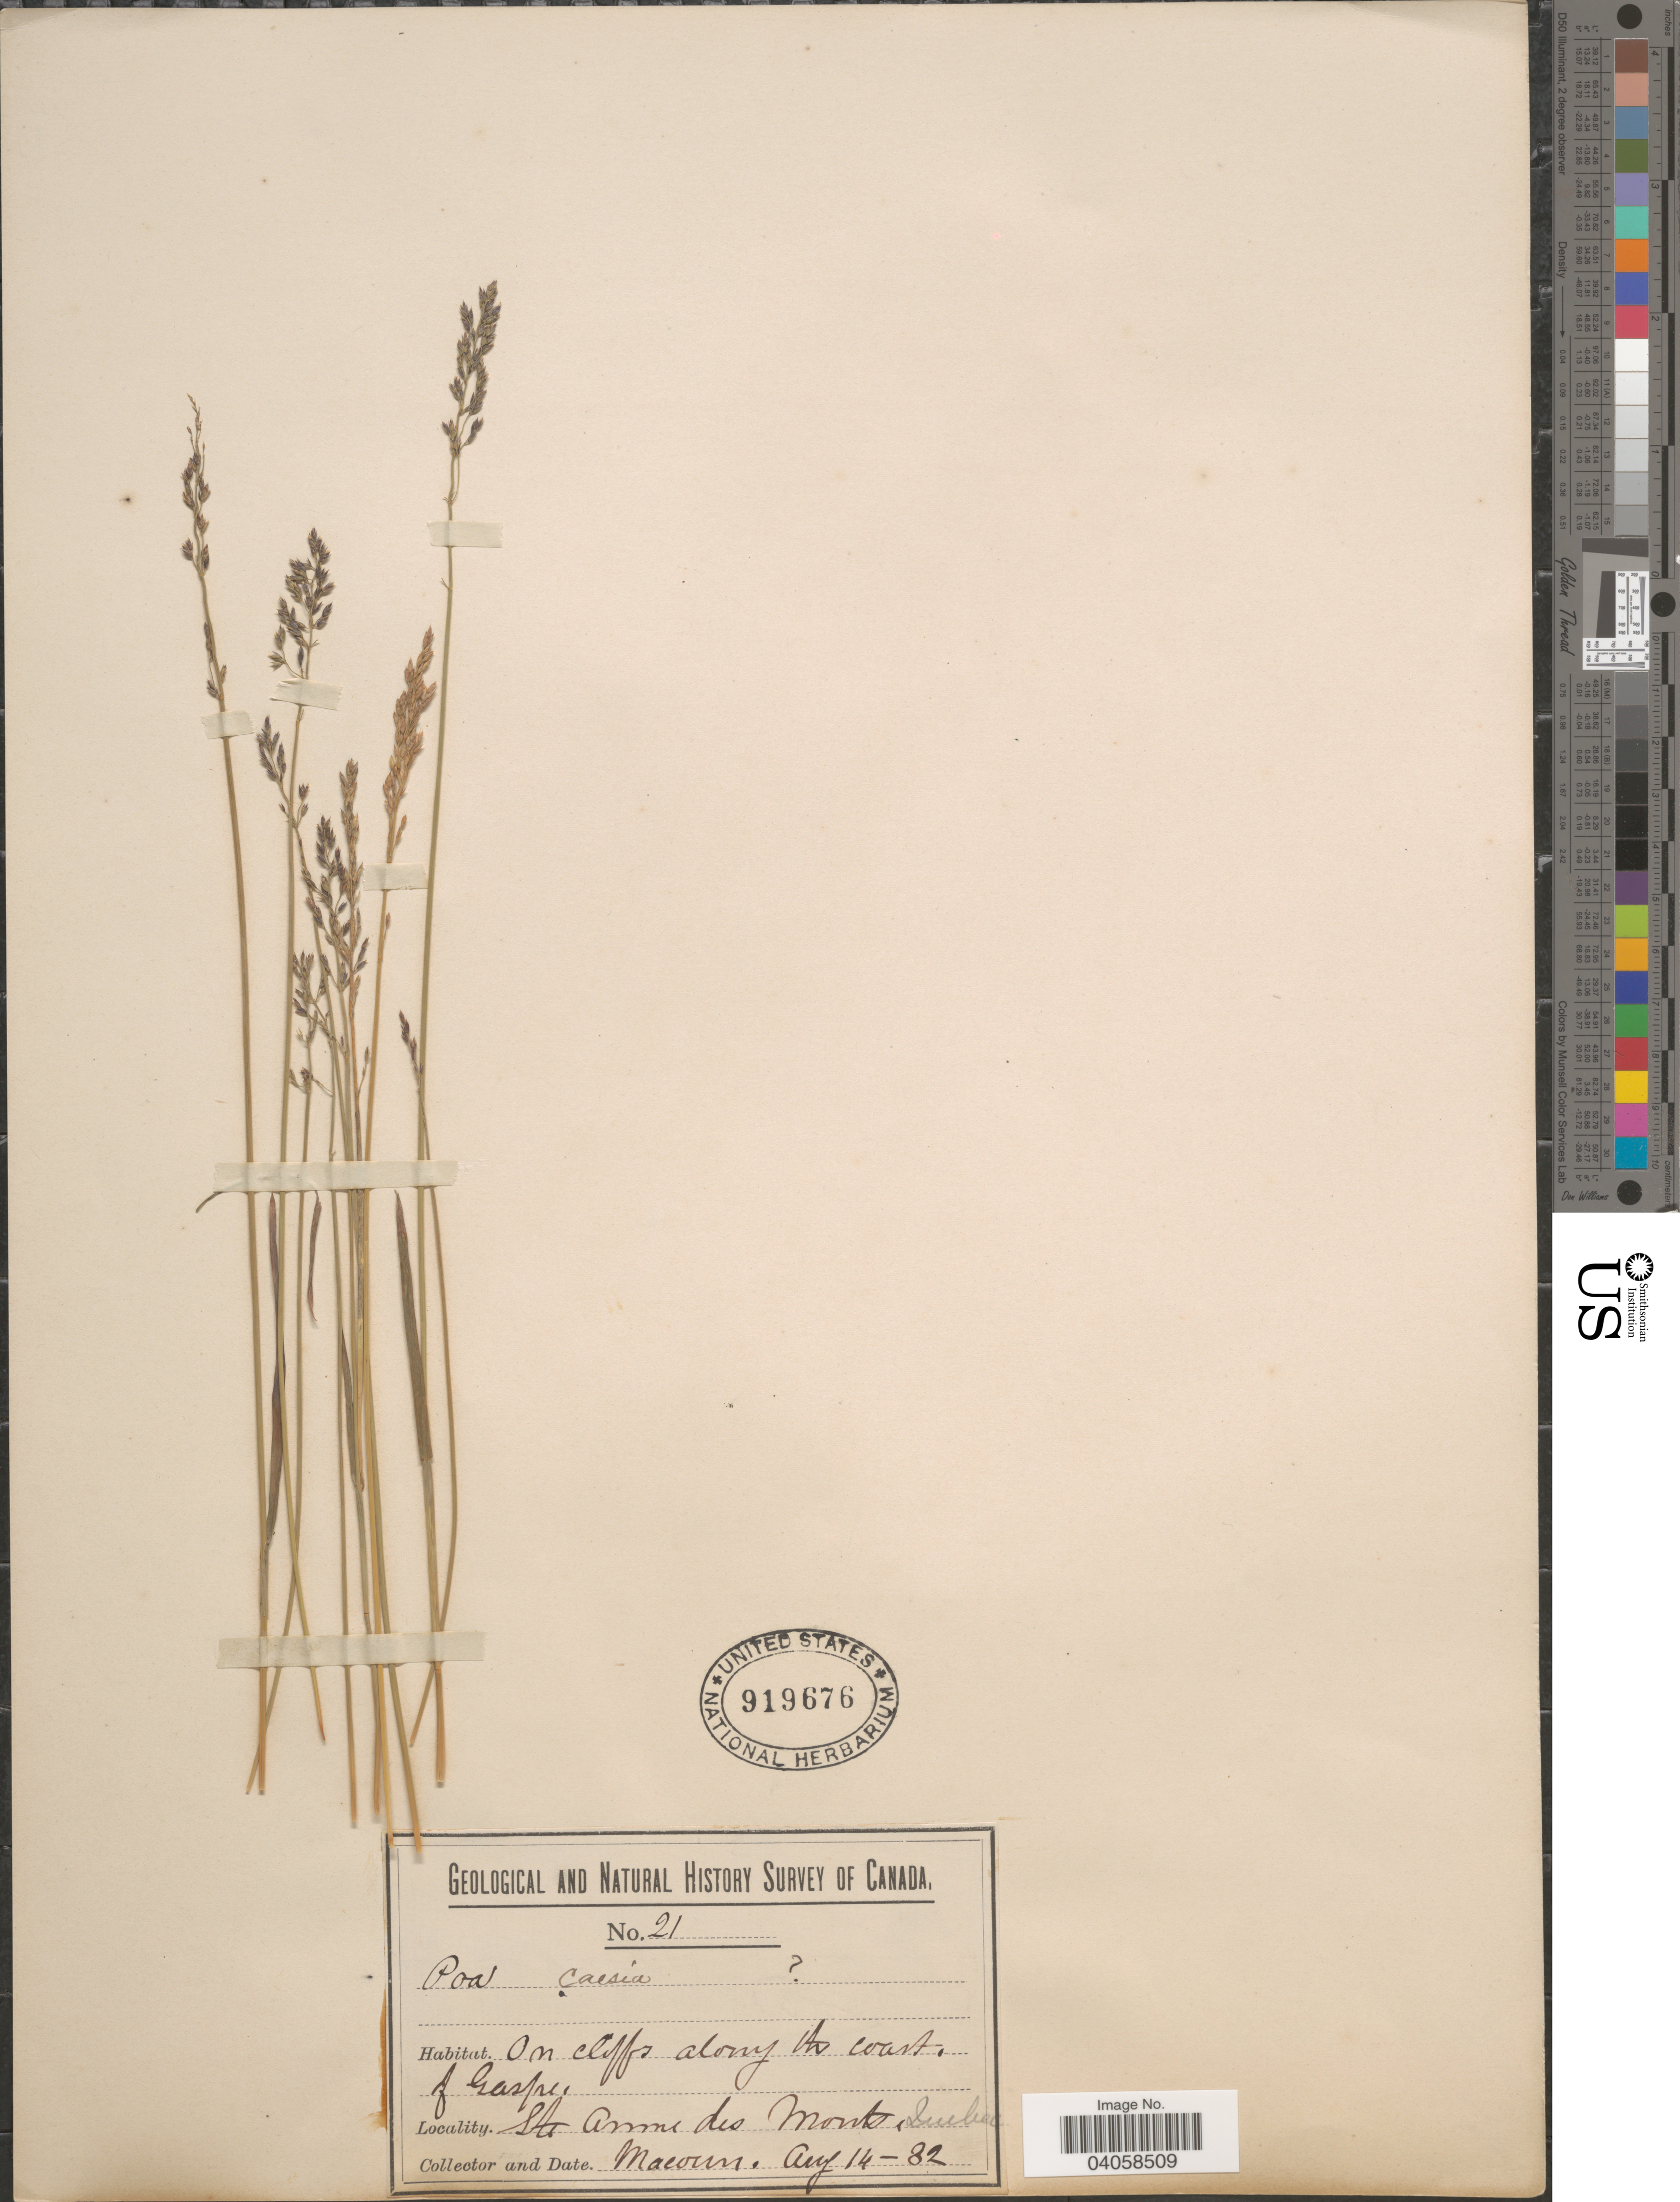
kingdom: Plantae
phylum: Tracheophyta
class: Liliopsida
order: Poales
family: Poaceae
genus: Poa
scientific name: Poa glauca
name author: Vahl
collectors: -- Macoun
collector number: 21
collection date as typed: Transcribed d/m/y: 14/8/82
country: Canada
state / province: Quebec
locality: On cliffs along the coust of Gaspe. Ste Anne des Monts.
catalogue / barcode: US 919676